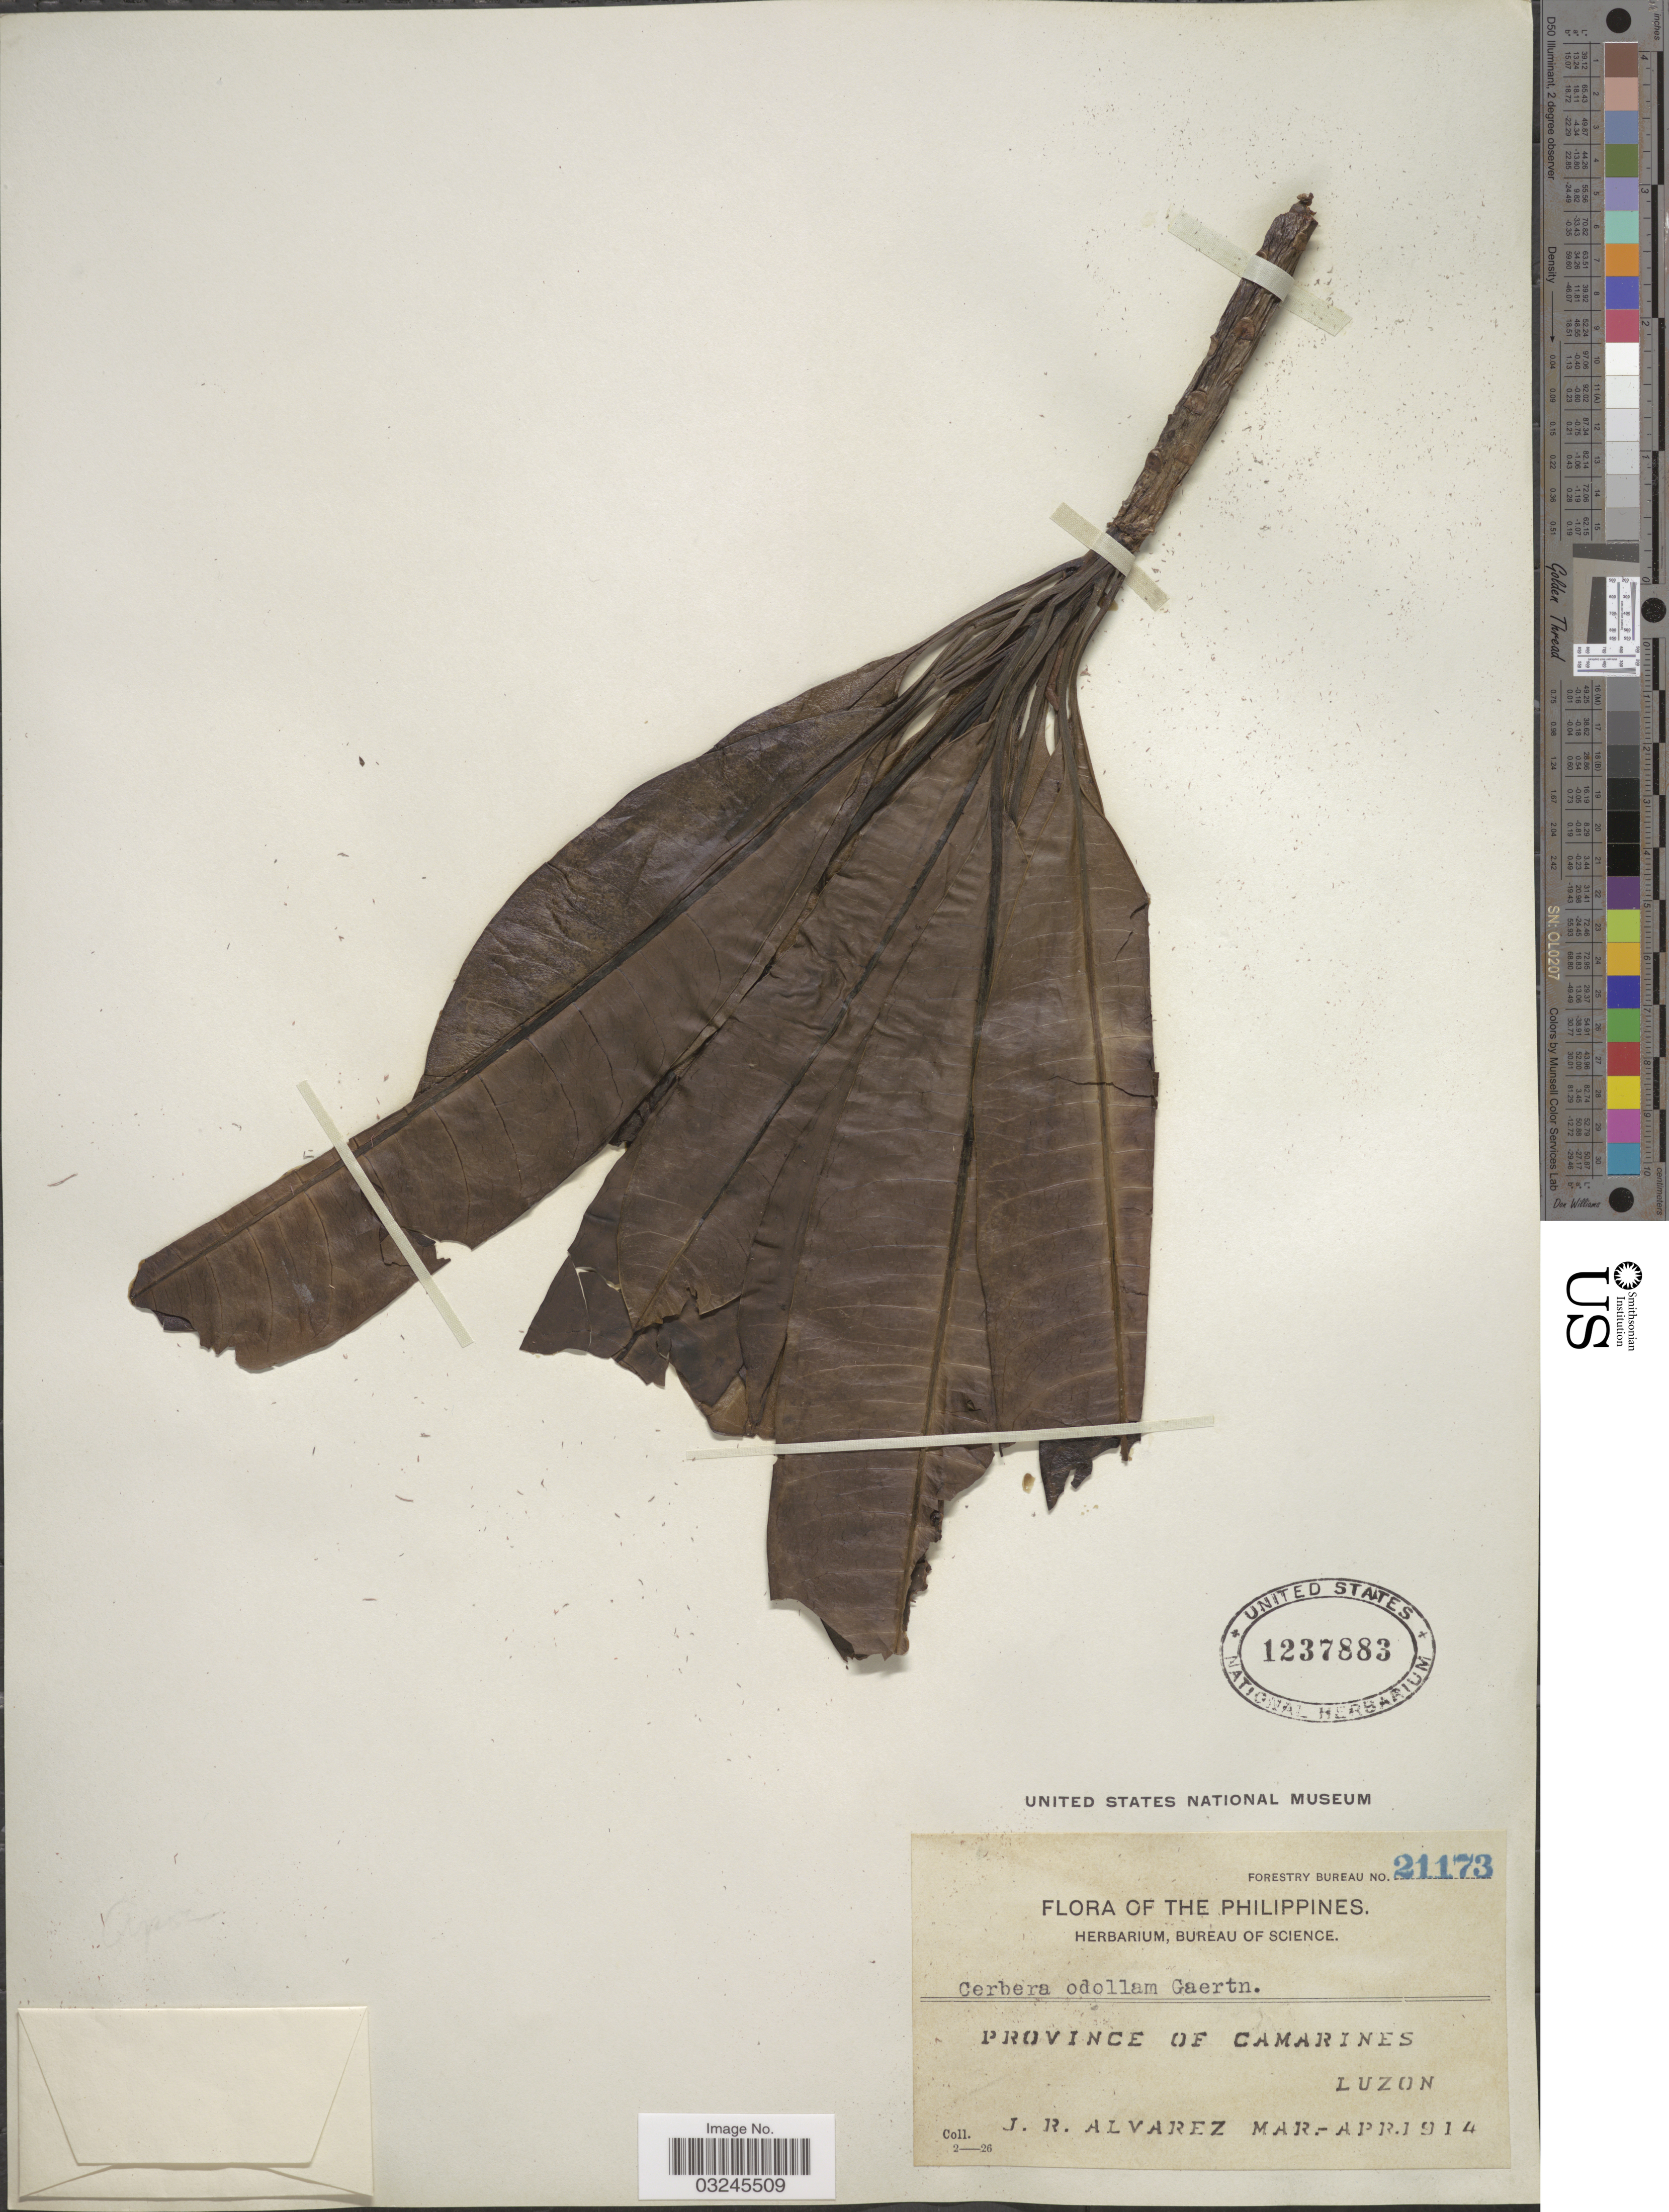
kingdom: Plantae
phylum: Tracheophyta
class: Magnoliopsida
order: Gentianales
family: Apocynaceae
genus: Cerbera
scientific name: Cerbera manghas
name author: L.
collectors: R. Alvarez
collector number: Forestry Bureau 21173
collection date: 1914-03/1914-04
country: Philippines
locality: Province of Camarines. Luzon.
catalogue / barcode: US 1237883